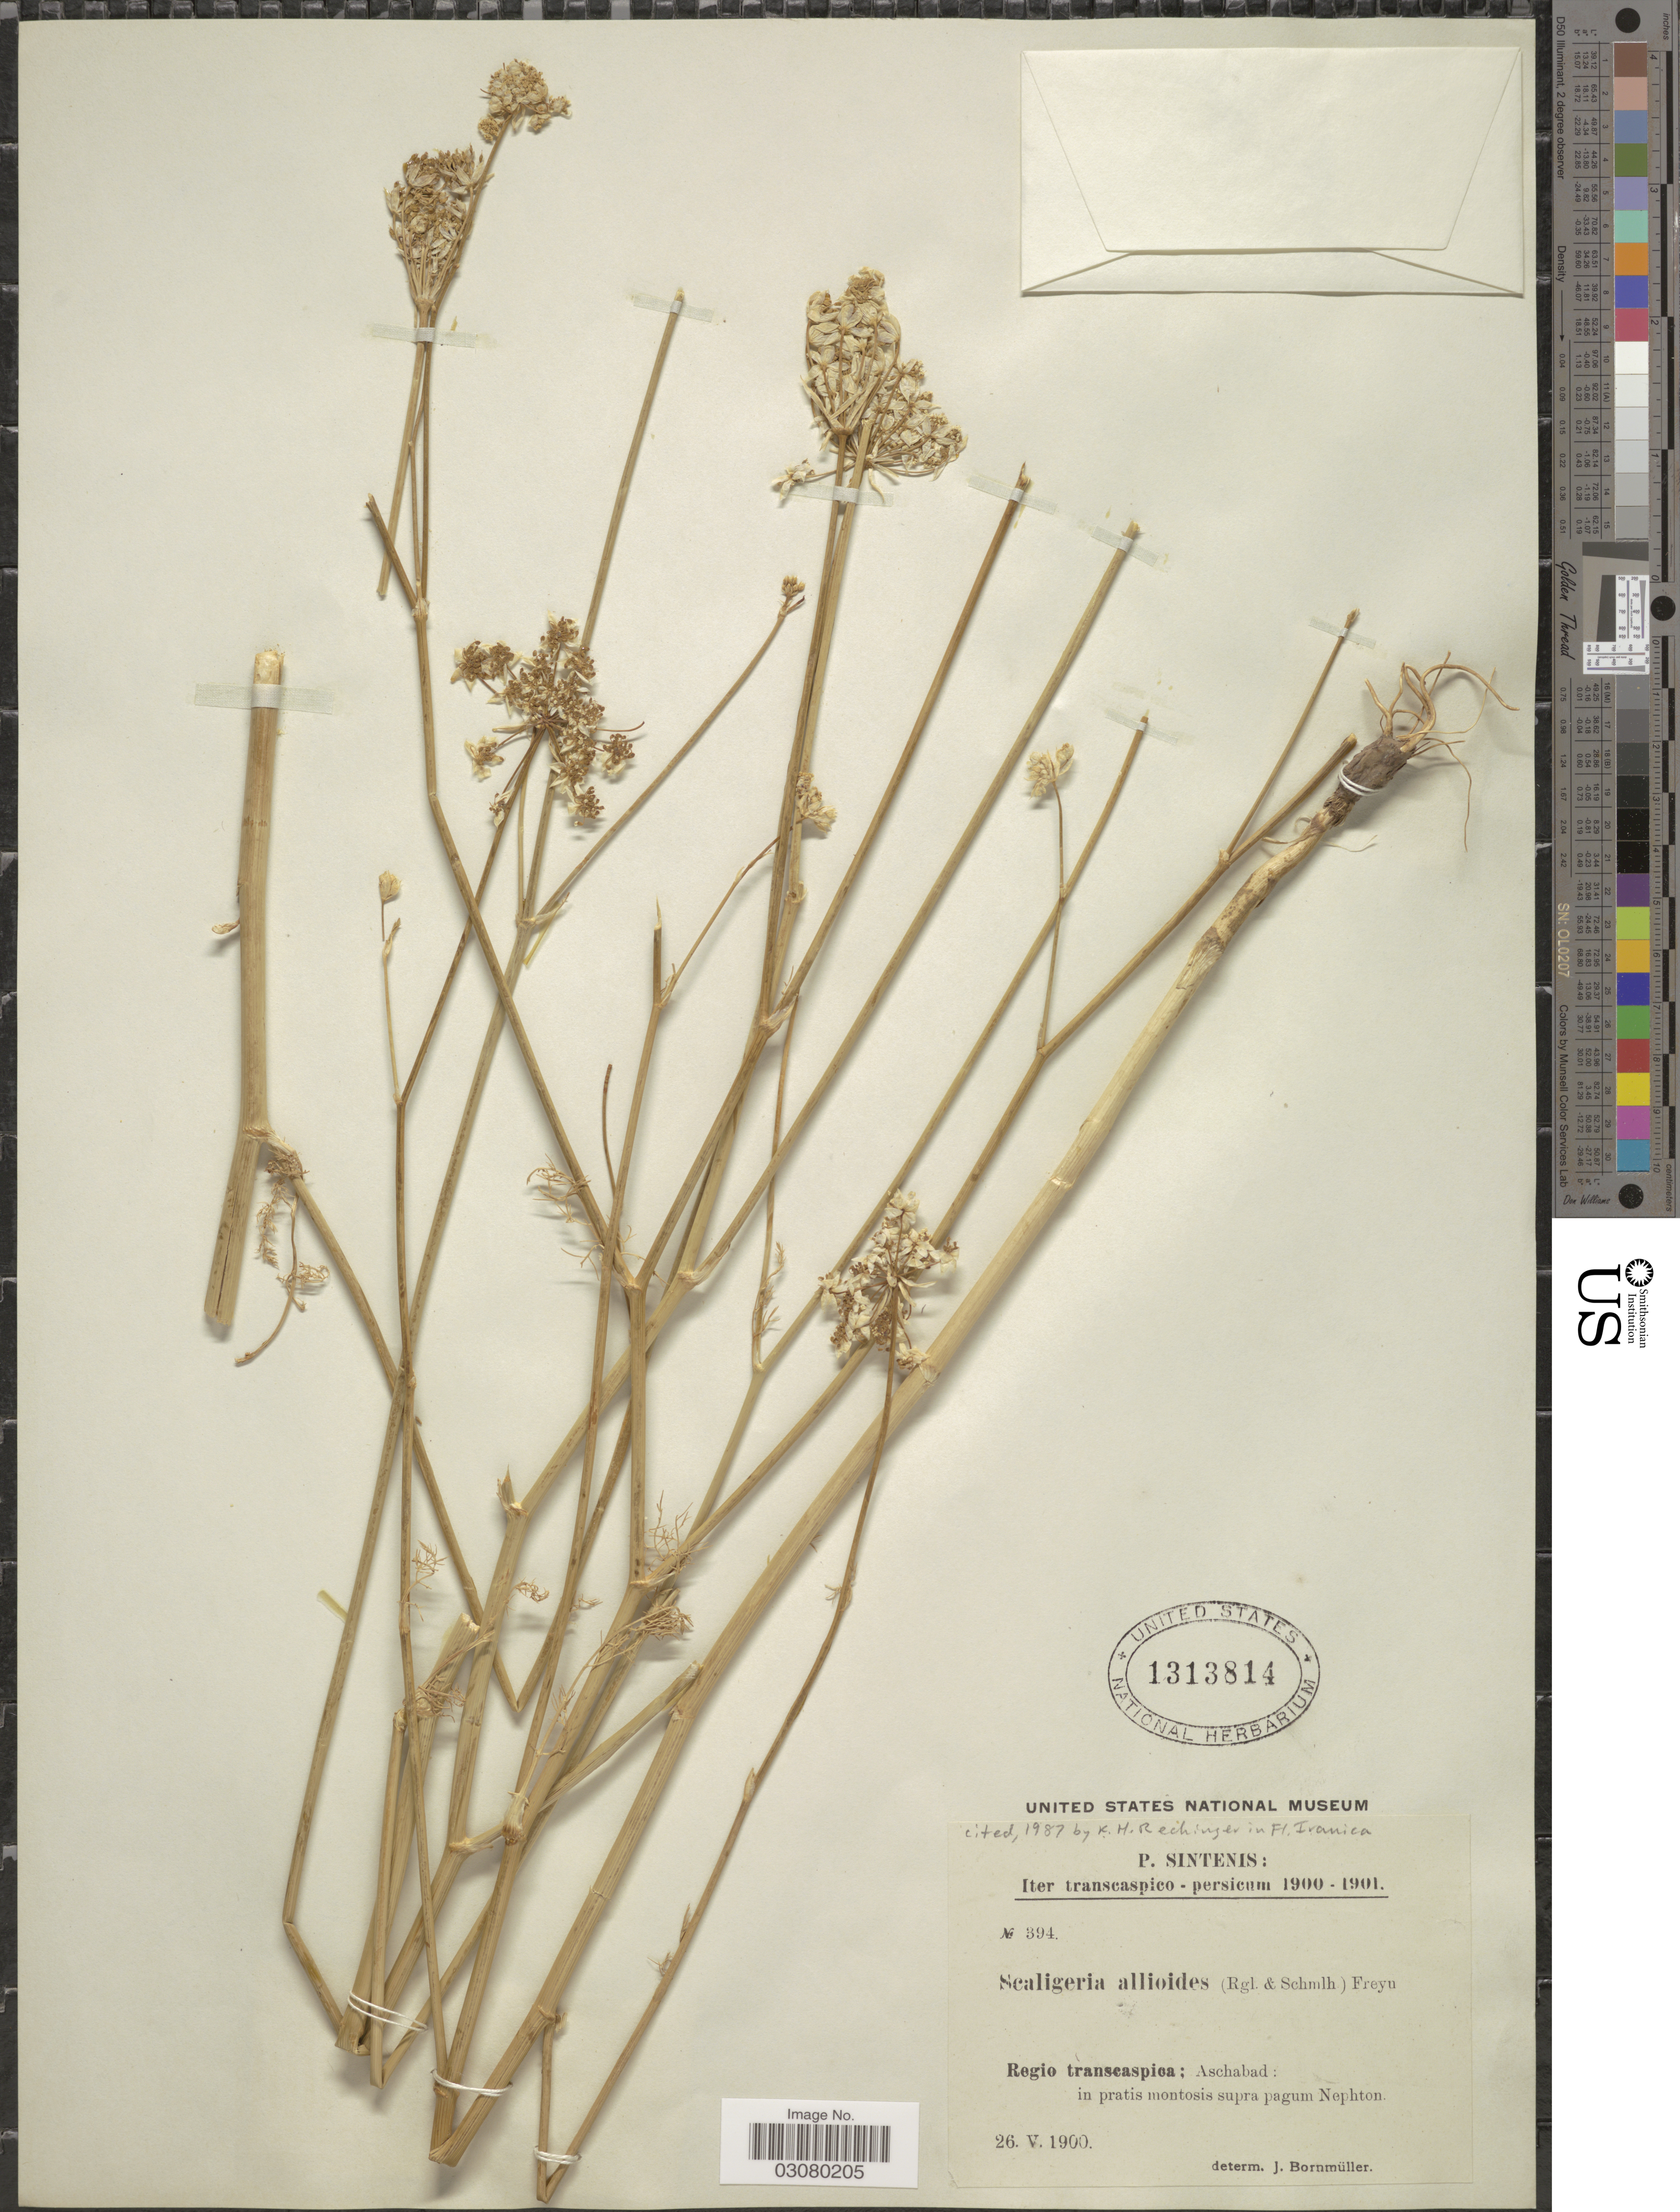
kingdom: Plantae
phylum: Tracheophyta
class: Magnoliopsida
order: Apiales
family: Apiaceae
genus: Scaligeria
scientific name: Scaligeria allioides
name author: Regel & Schmalh.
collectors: P. Sintenis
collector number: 394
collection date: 1900-05-26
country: Turkey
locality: Persicum. Regio transcaspica; Aschabad: in pratis montosis supra pagum Nephton.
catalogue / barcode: US 1313814